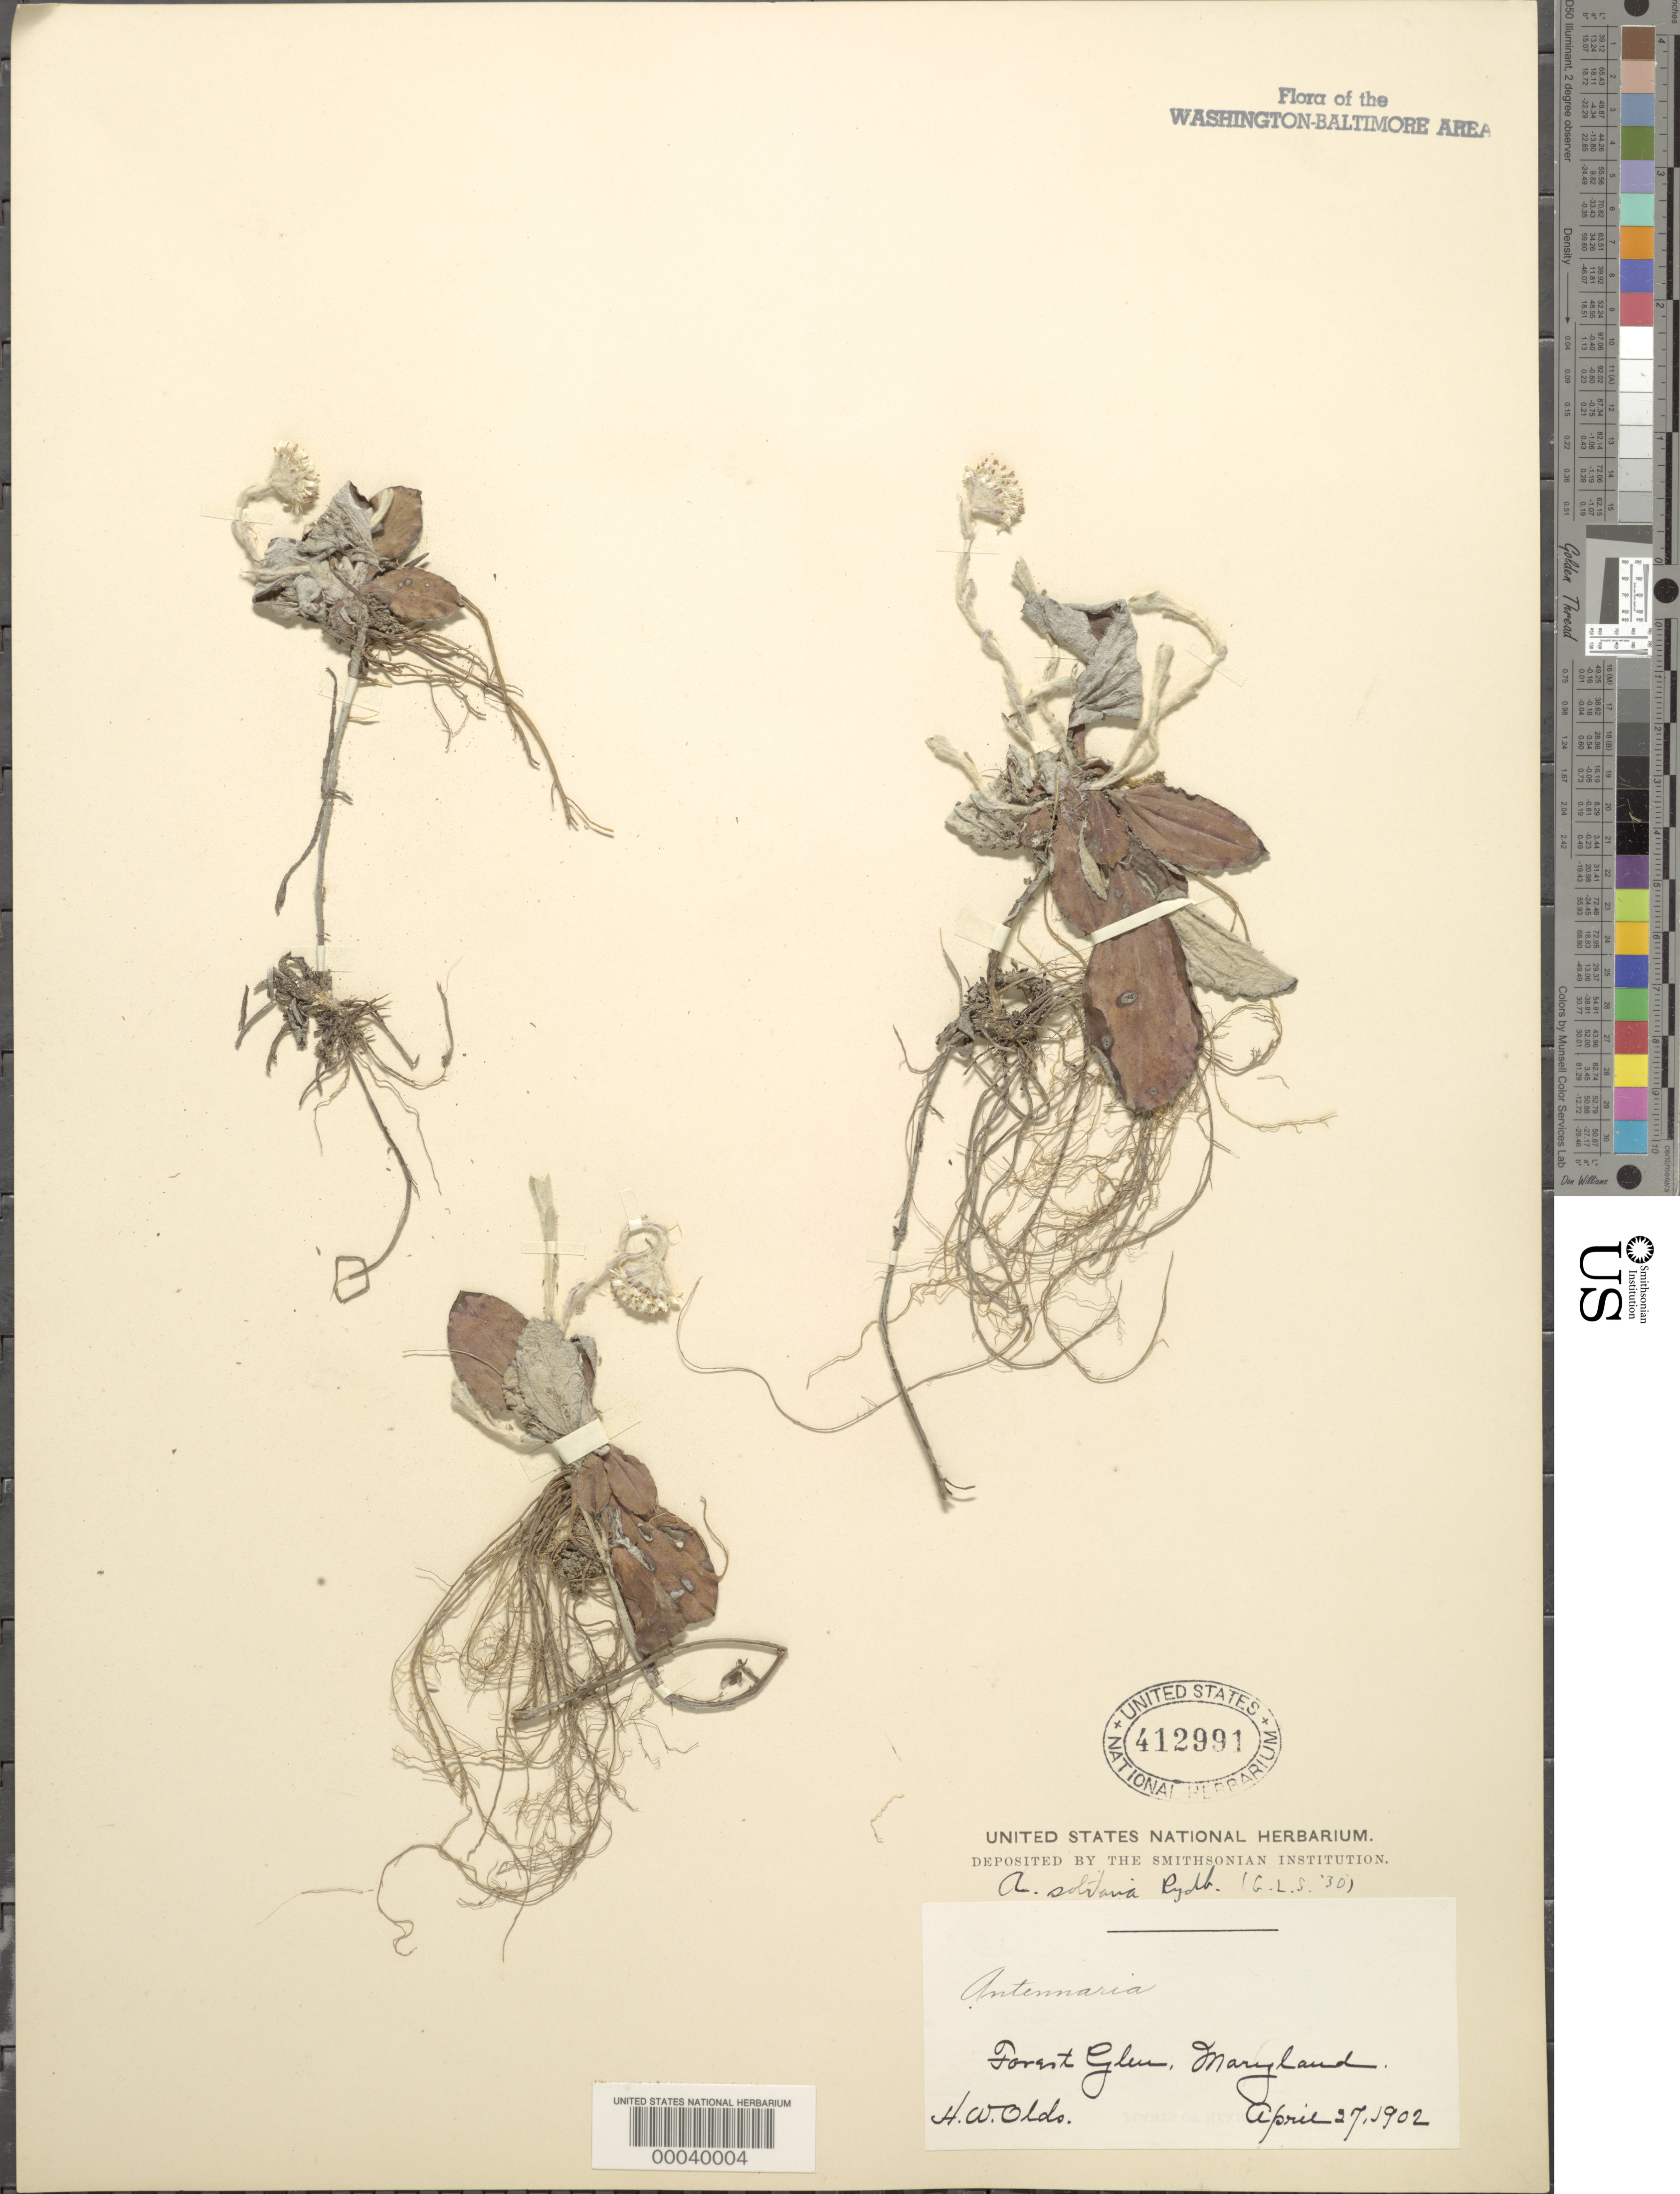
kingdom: Plantae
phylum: Tracheophyta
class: Magnoliopsida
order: Asterales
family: Asteraceae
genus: Antennaria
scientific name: Antennaria solitaria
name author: Rydb.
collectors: H. W. Olds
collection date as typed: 27 Apr 1902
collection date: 1902-04-27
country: United States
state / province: Maryland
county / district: Montgomery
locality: Forest Glen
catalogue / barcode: US 412991